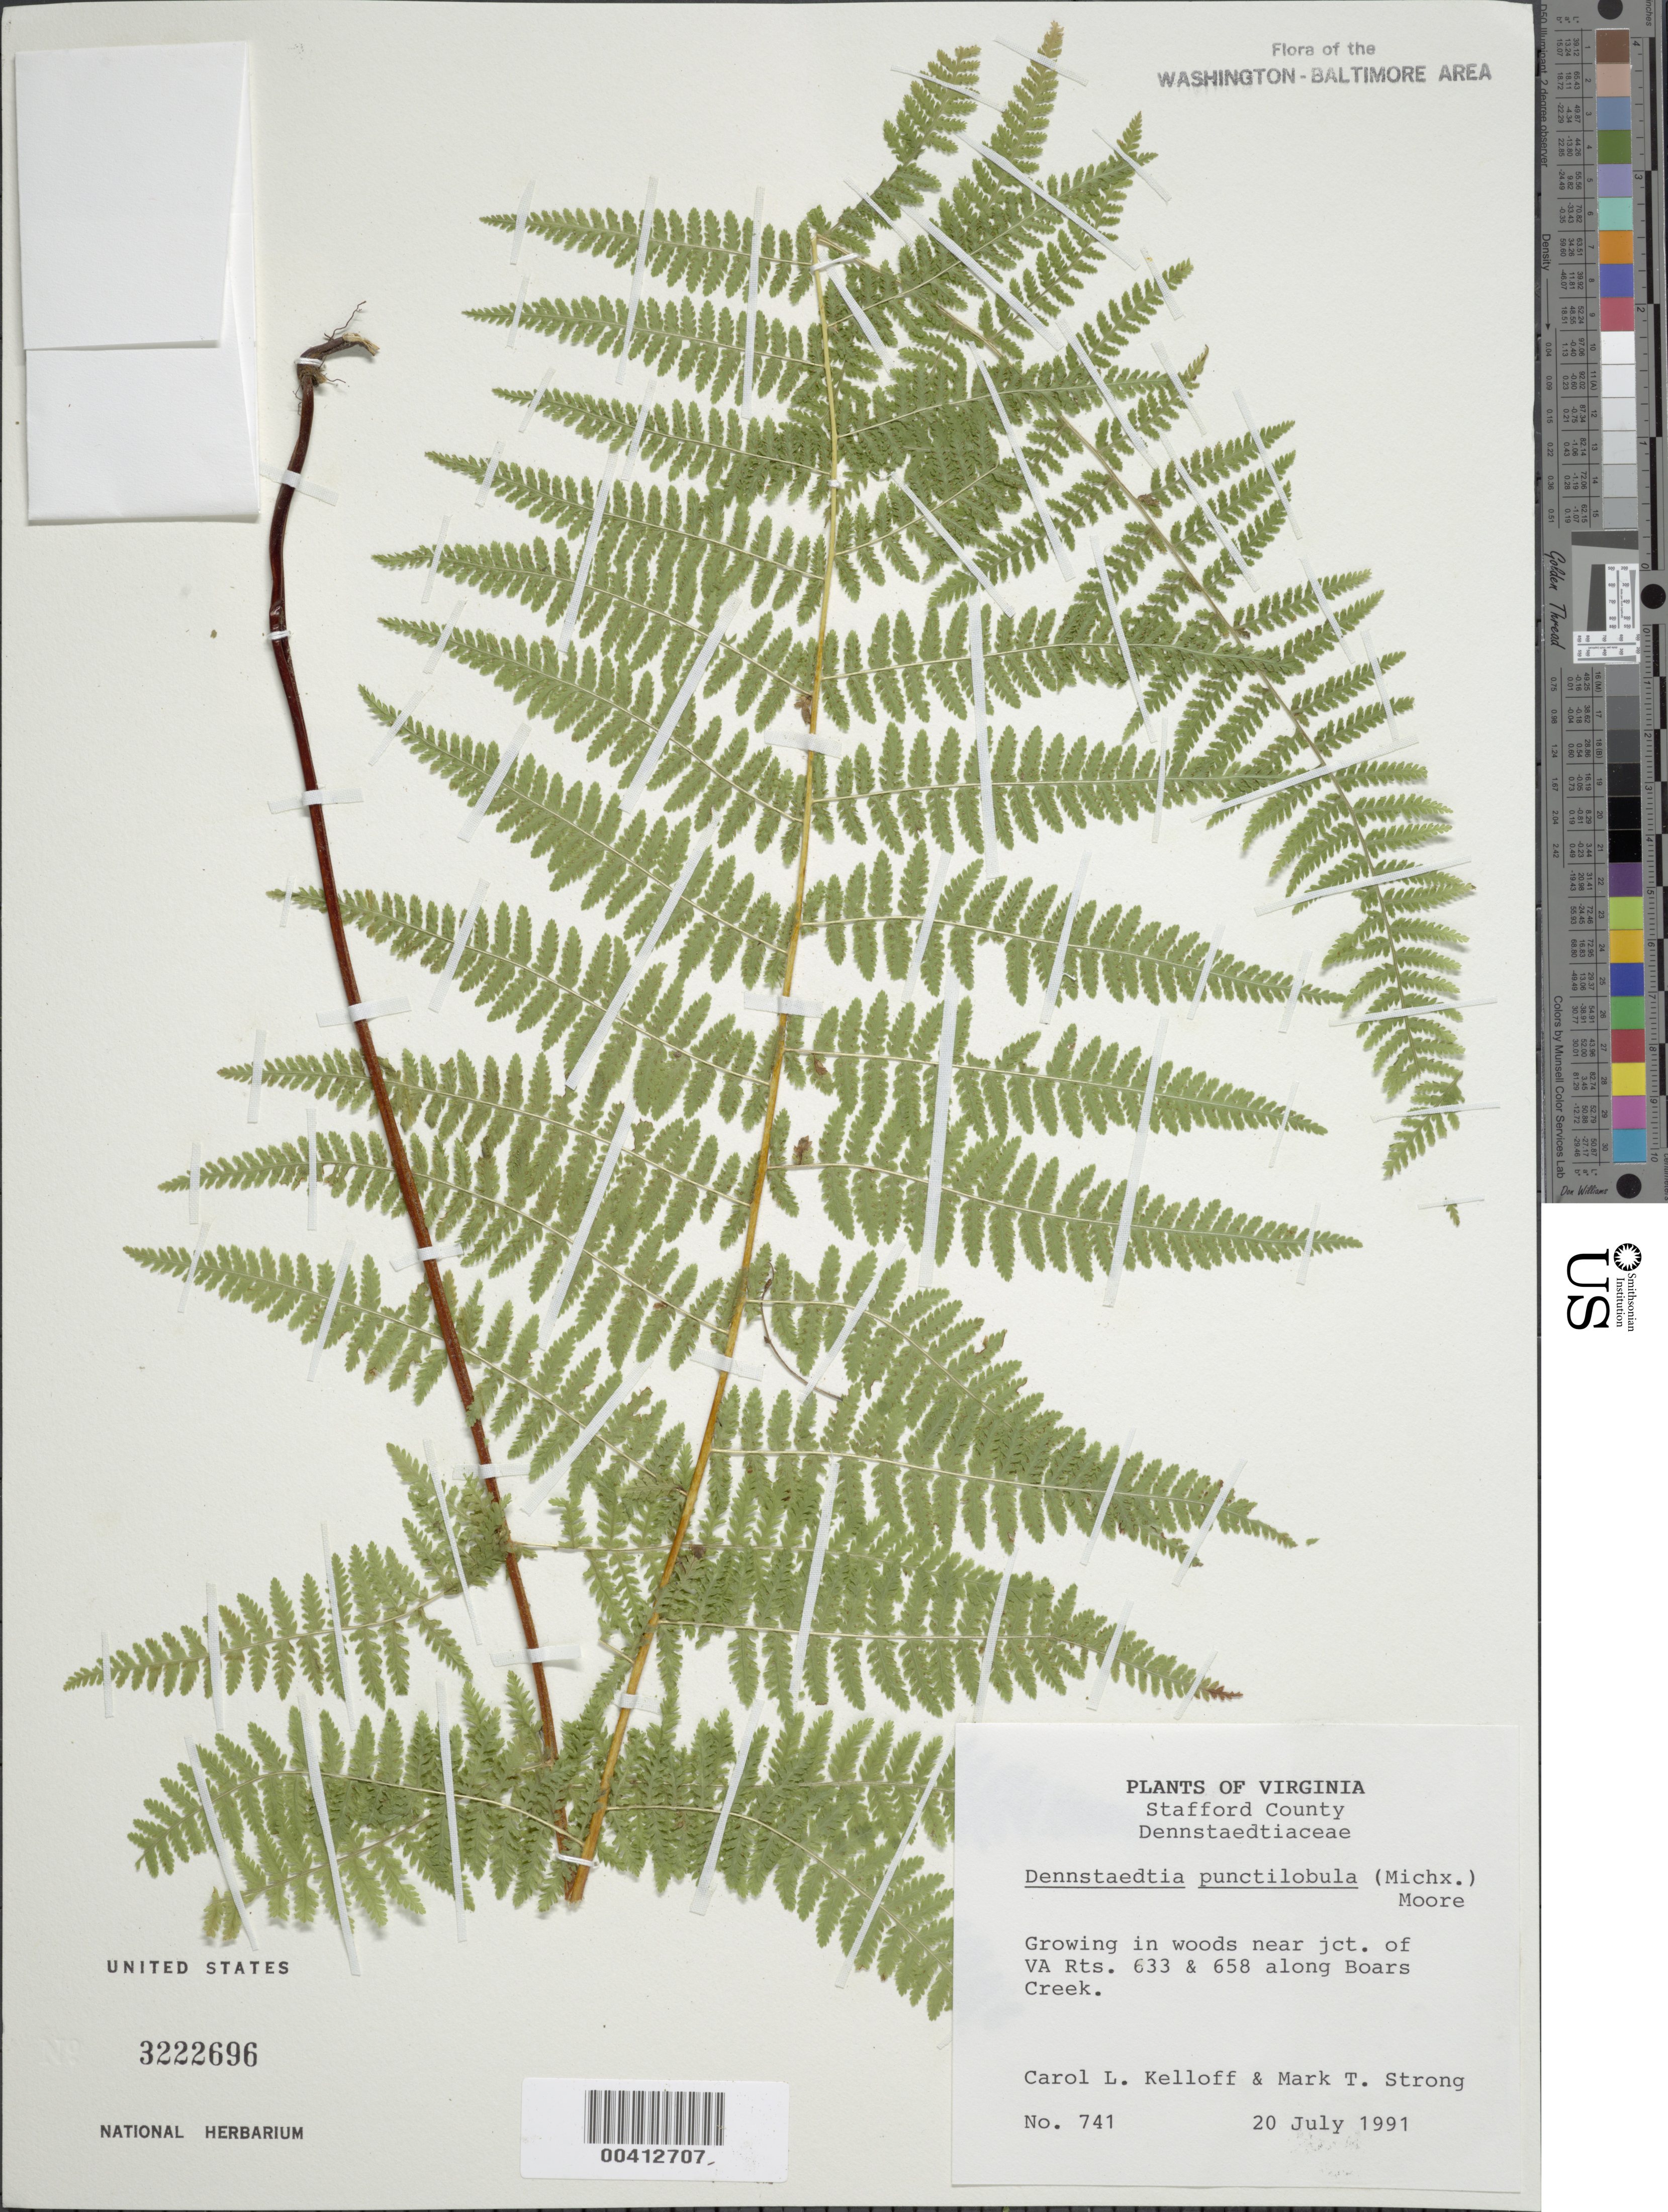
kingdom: Plantae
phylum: Tracheophyta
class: Polypodiopsida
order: Polypodiales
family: Dennstaedtiaceae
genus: Dennstaedtia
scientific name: Dennstaedtia punctilobula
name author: (Michx.) T. Moore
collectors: C. L. Kelloff & M. T. Strong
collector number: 741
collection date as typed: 20 Jul 1991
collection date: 1991-07-20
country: United States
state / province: Virginia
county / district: Stafford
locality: Jct of Va Rt 658 & 633, Boars Creek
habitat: Deciduous woods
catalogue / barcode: US 3222696